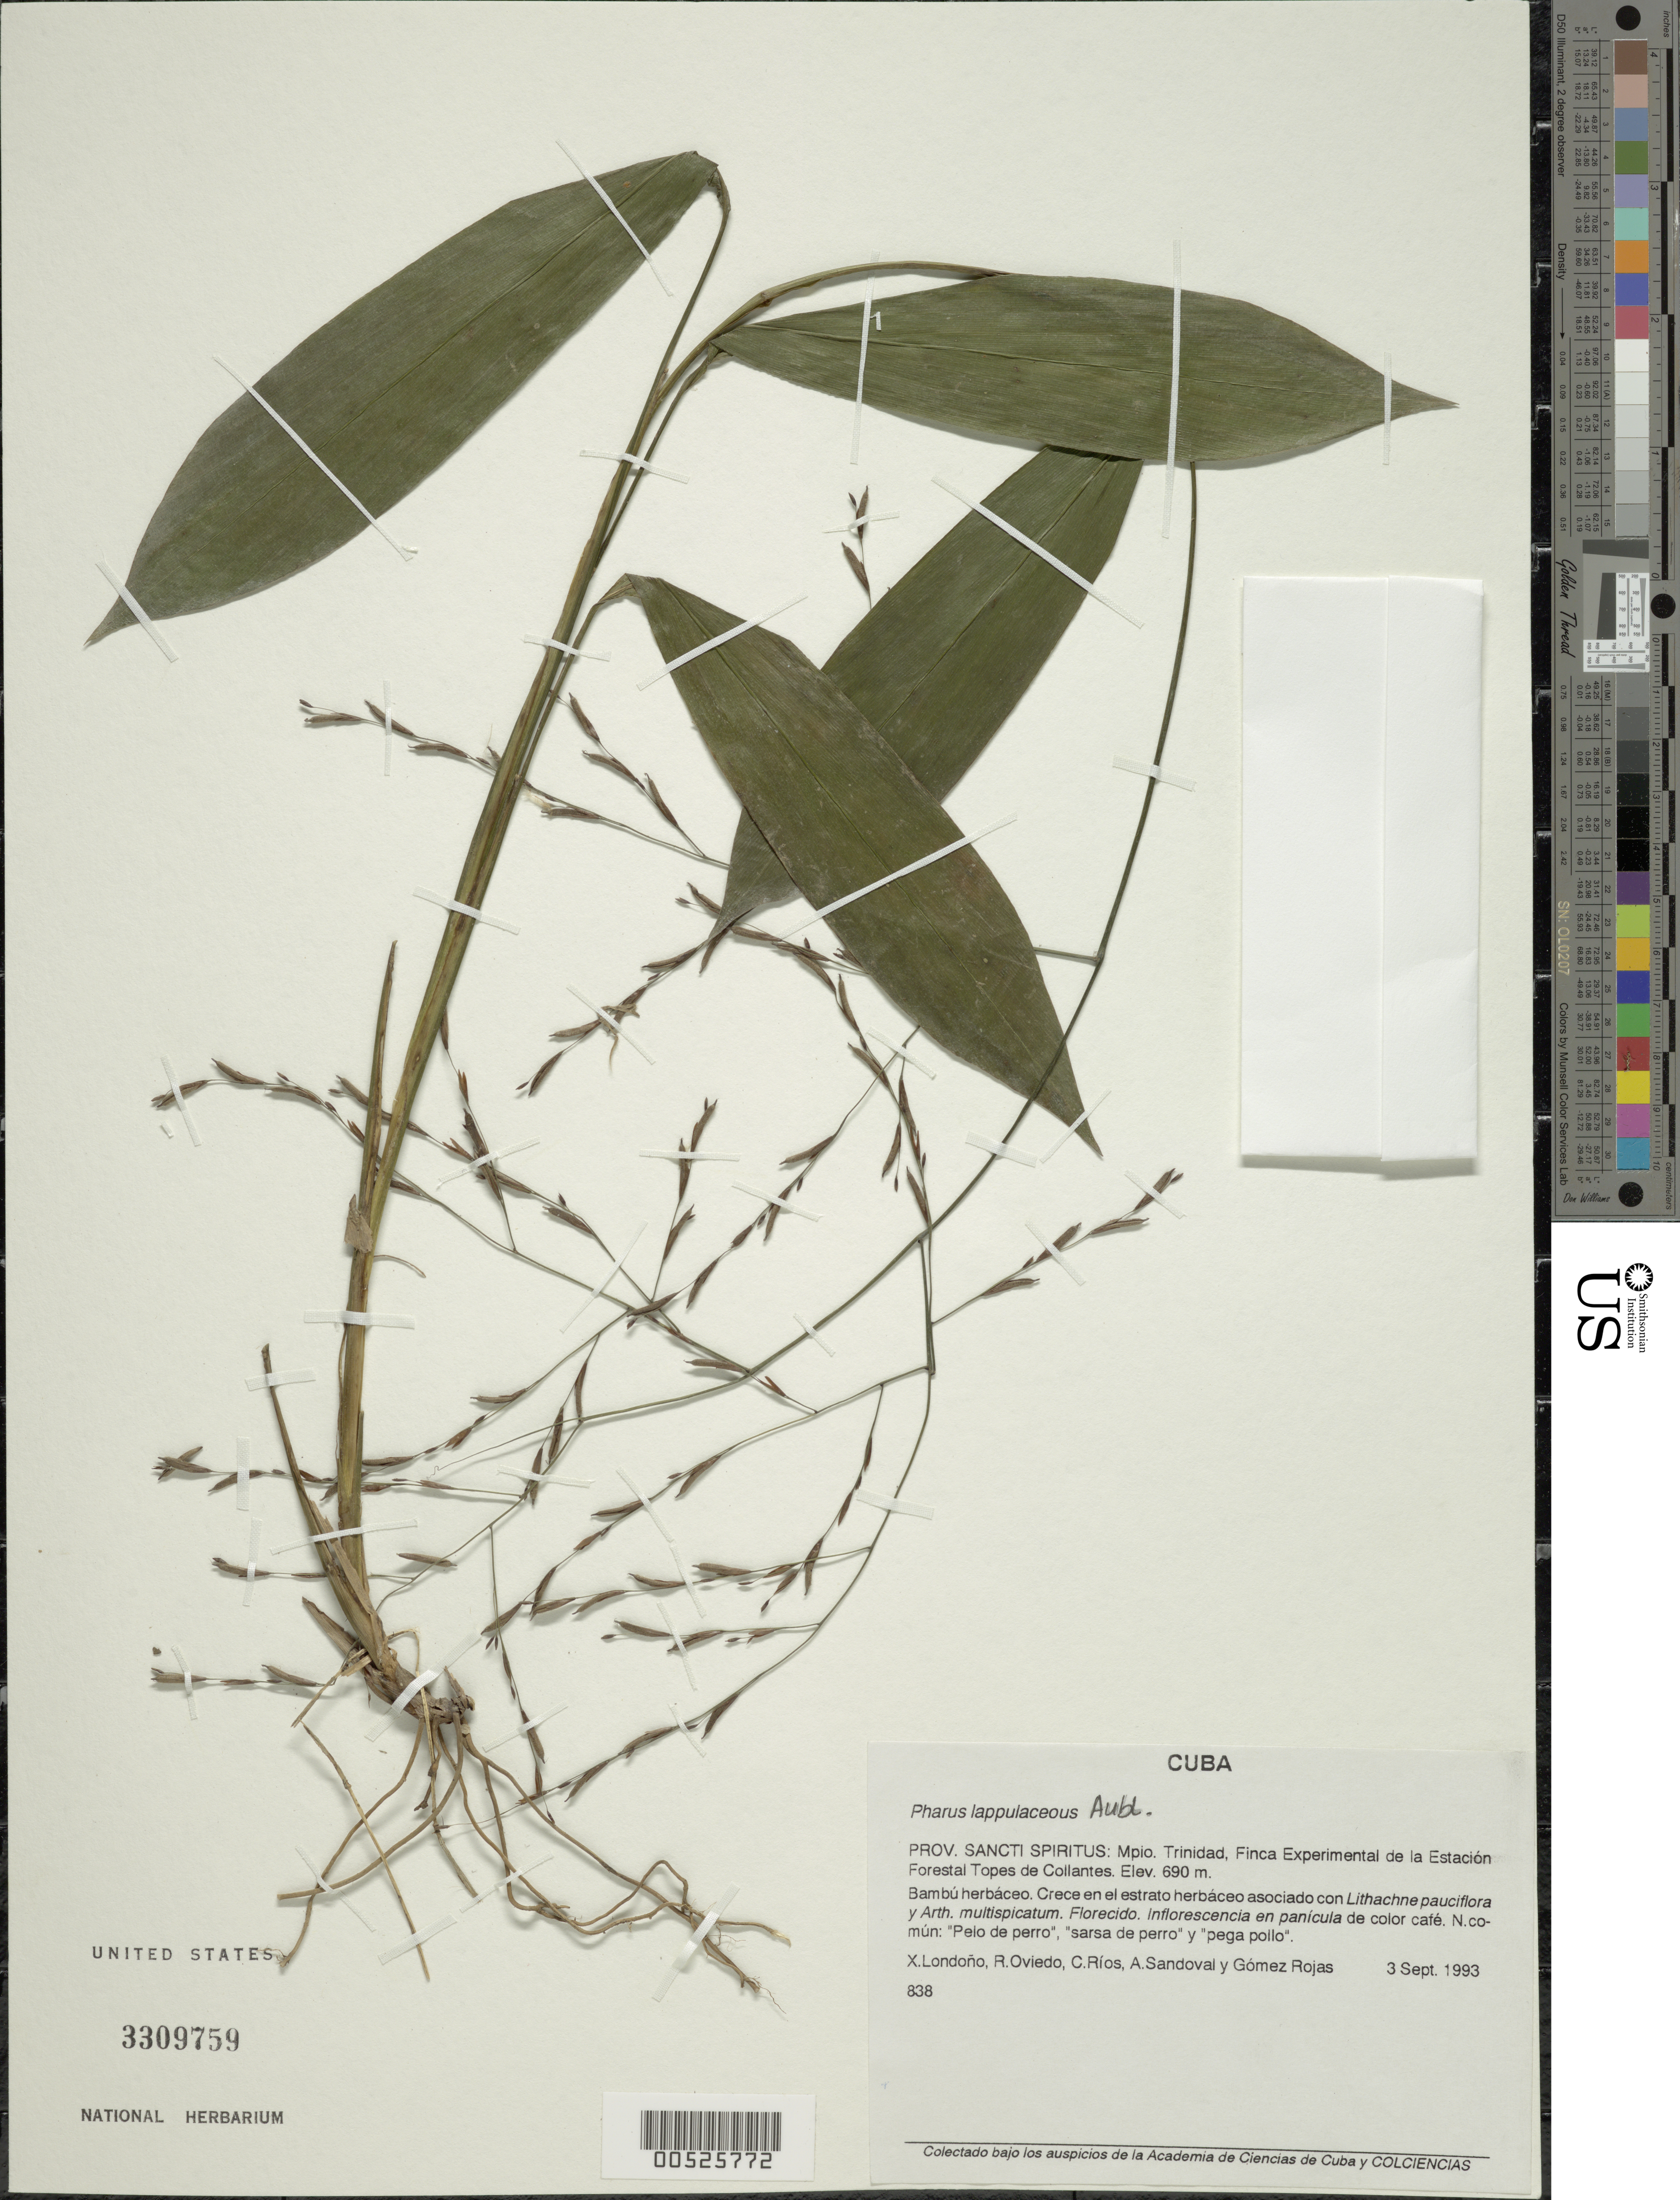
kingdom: Plantae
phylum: Tracheophyta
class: Liliopsida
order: Poales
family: Poaceae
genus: Pharus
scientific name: Pharus lappulaceus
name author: Aubl.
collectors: X. Londoño, R. Oviedo, C. Rios, A. Sandoval & -- Gomez R.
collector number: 838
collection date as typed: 03 Sep 1993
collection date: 1993-09-03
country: Cuba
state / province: Sancti Spíritus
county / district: Trinidad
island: Greater Antilles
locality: Finca experimental de la estacion forestal topes de collantes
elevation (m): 690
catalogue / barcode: US 3309759